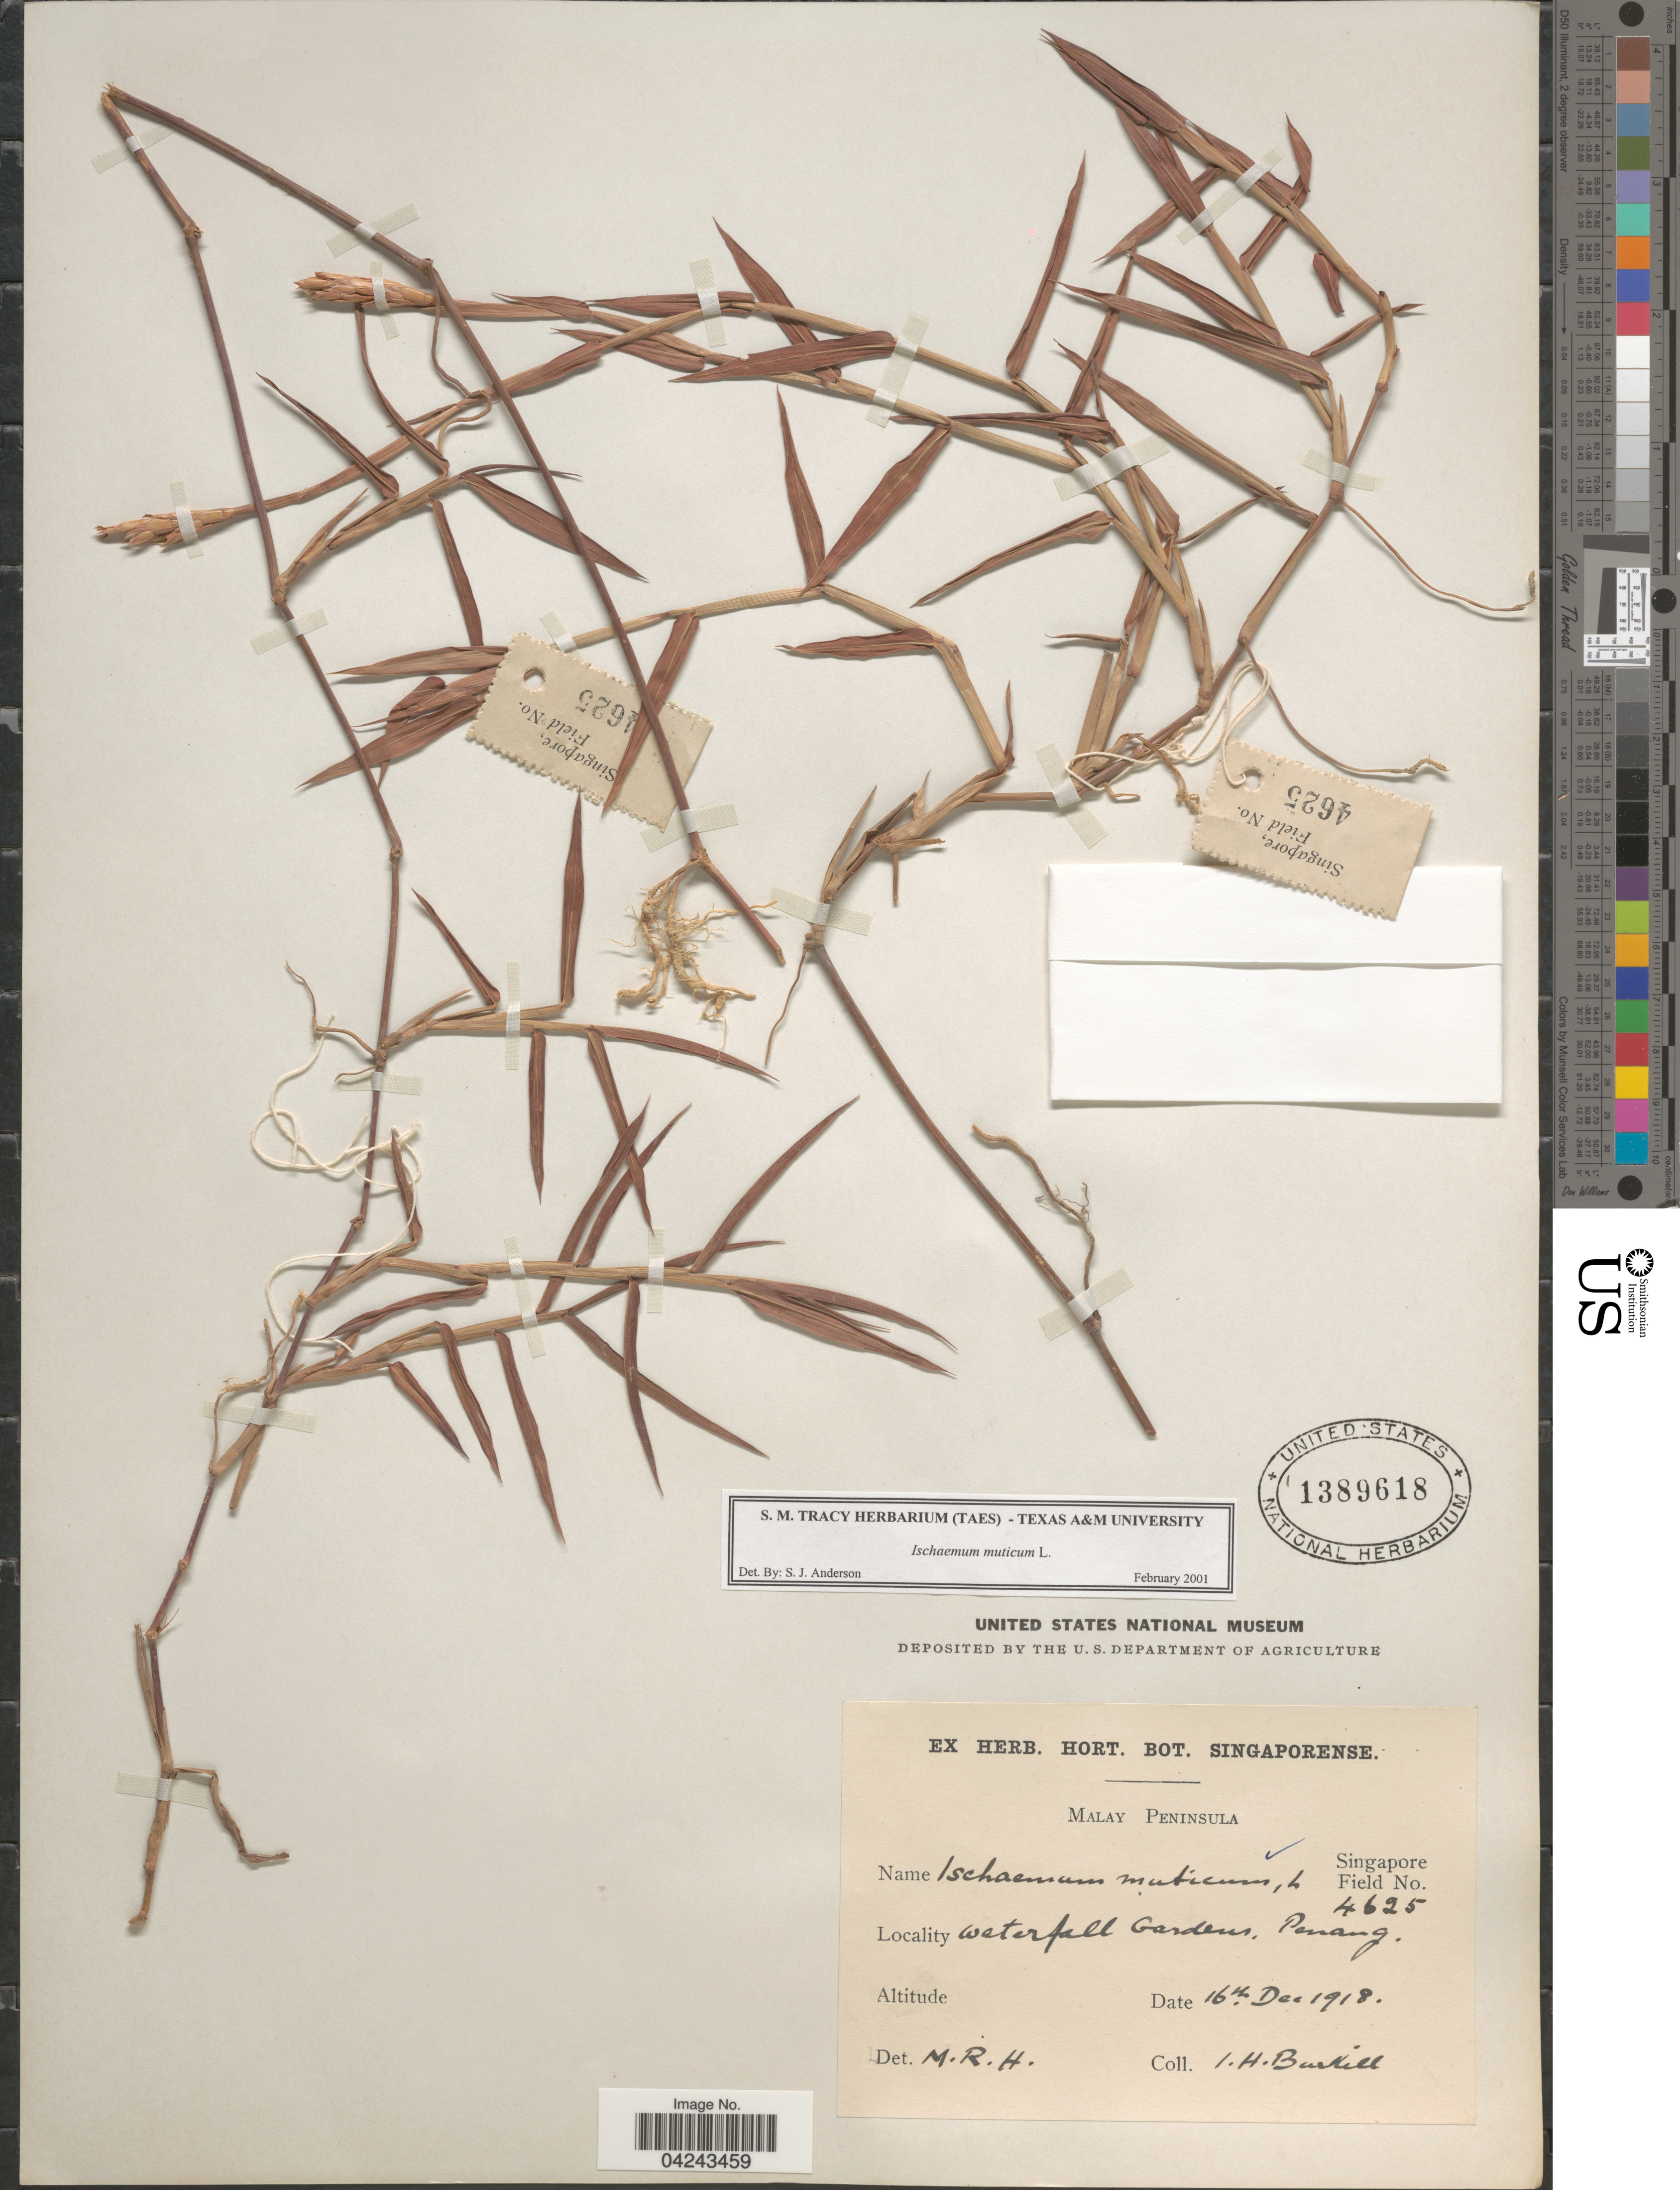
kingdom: Plantae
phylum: Tracheophyta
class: Liliopsida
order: Poales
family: Poaceae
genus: Ischaemum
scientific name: Ischaemum muticum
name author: L.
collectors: I. H. Burkill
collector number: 4625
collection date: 1918-12-16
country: Malaysia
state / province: Pinang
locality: Malay Peninsula. Waterfall Gardens, Penang.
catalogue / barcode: US 1389618